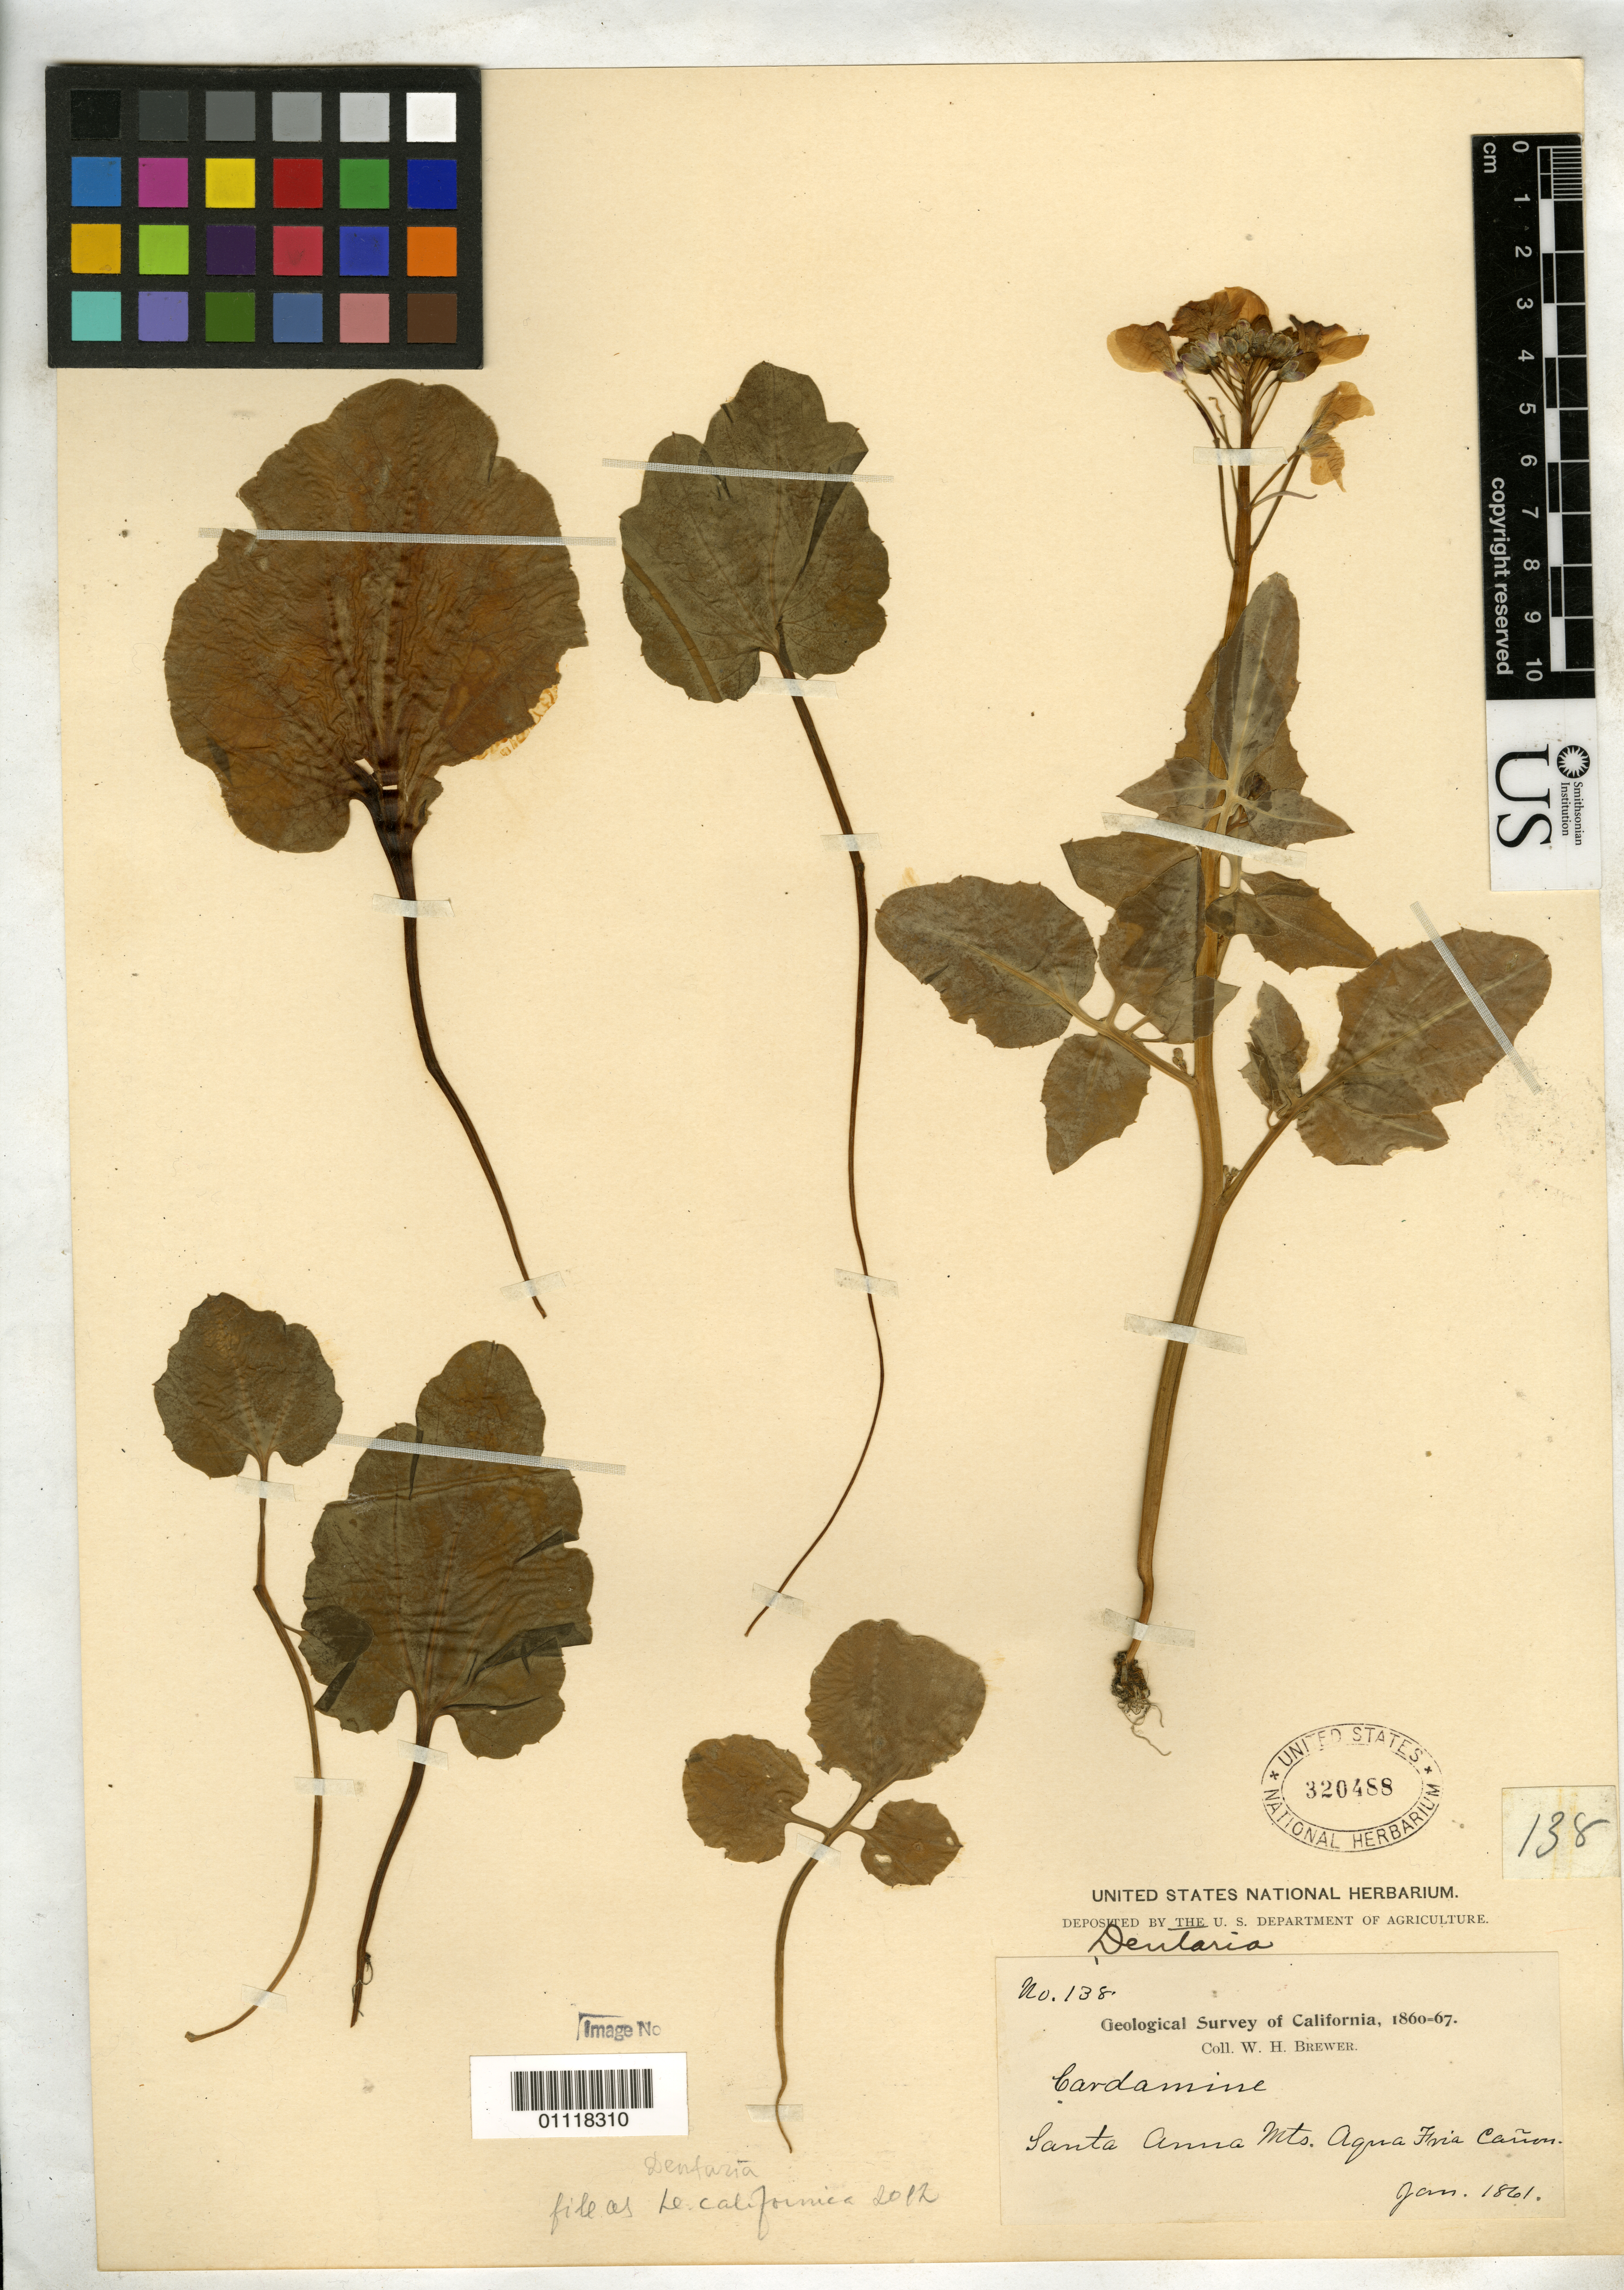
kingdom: Plantae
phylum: Tracheophyta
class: Magnoliopsida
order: Brassicales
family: Brassicaceae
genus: Dentaria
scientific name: Dentaria californica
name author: Nutt.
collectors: W. H. Brewer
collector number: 138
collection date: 1861-01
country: United States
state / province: California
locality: Santa Ana Mts, Aqua Friva Canyon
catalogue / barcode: US 320488